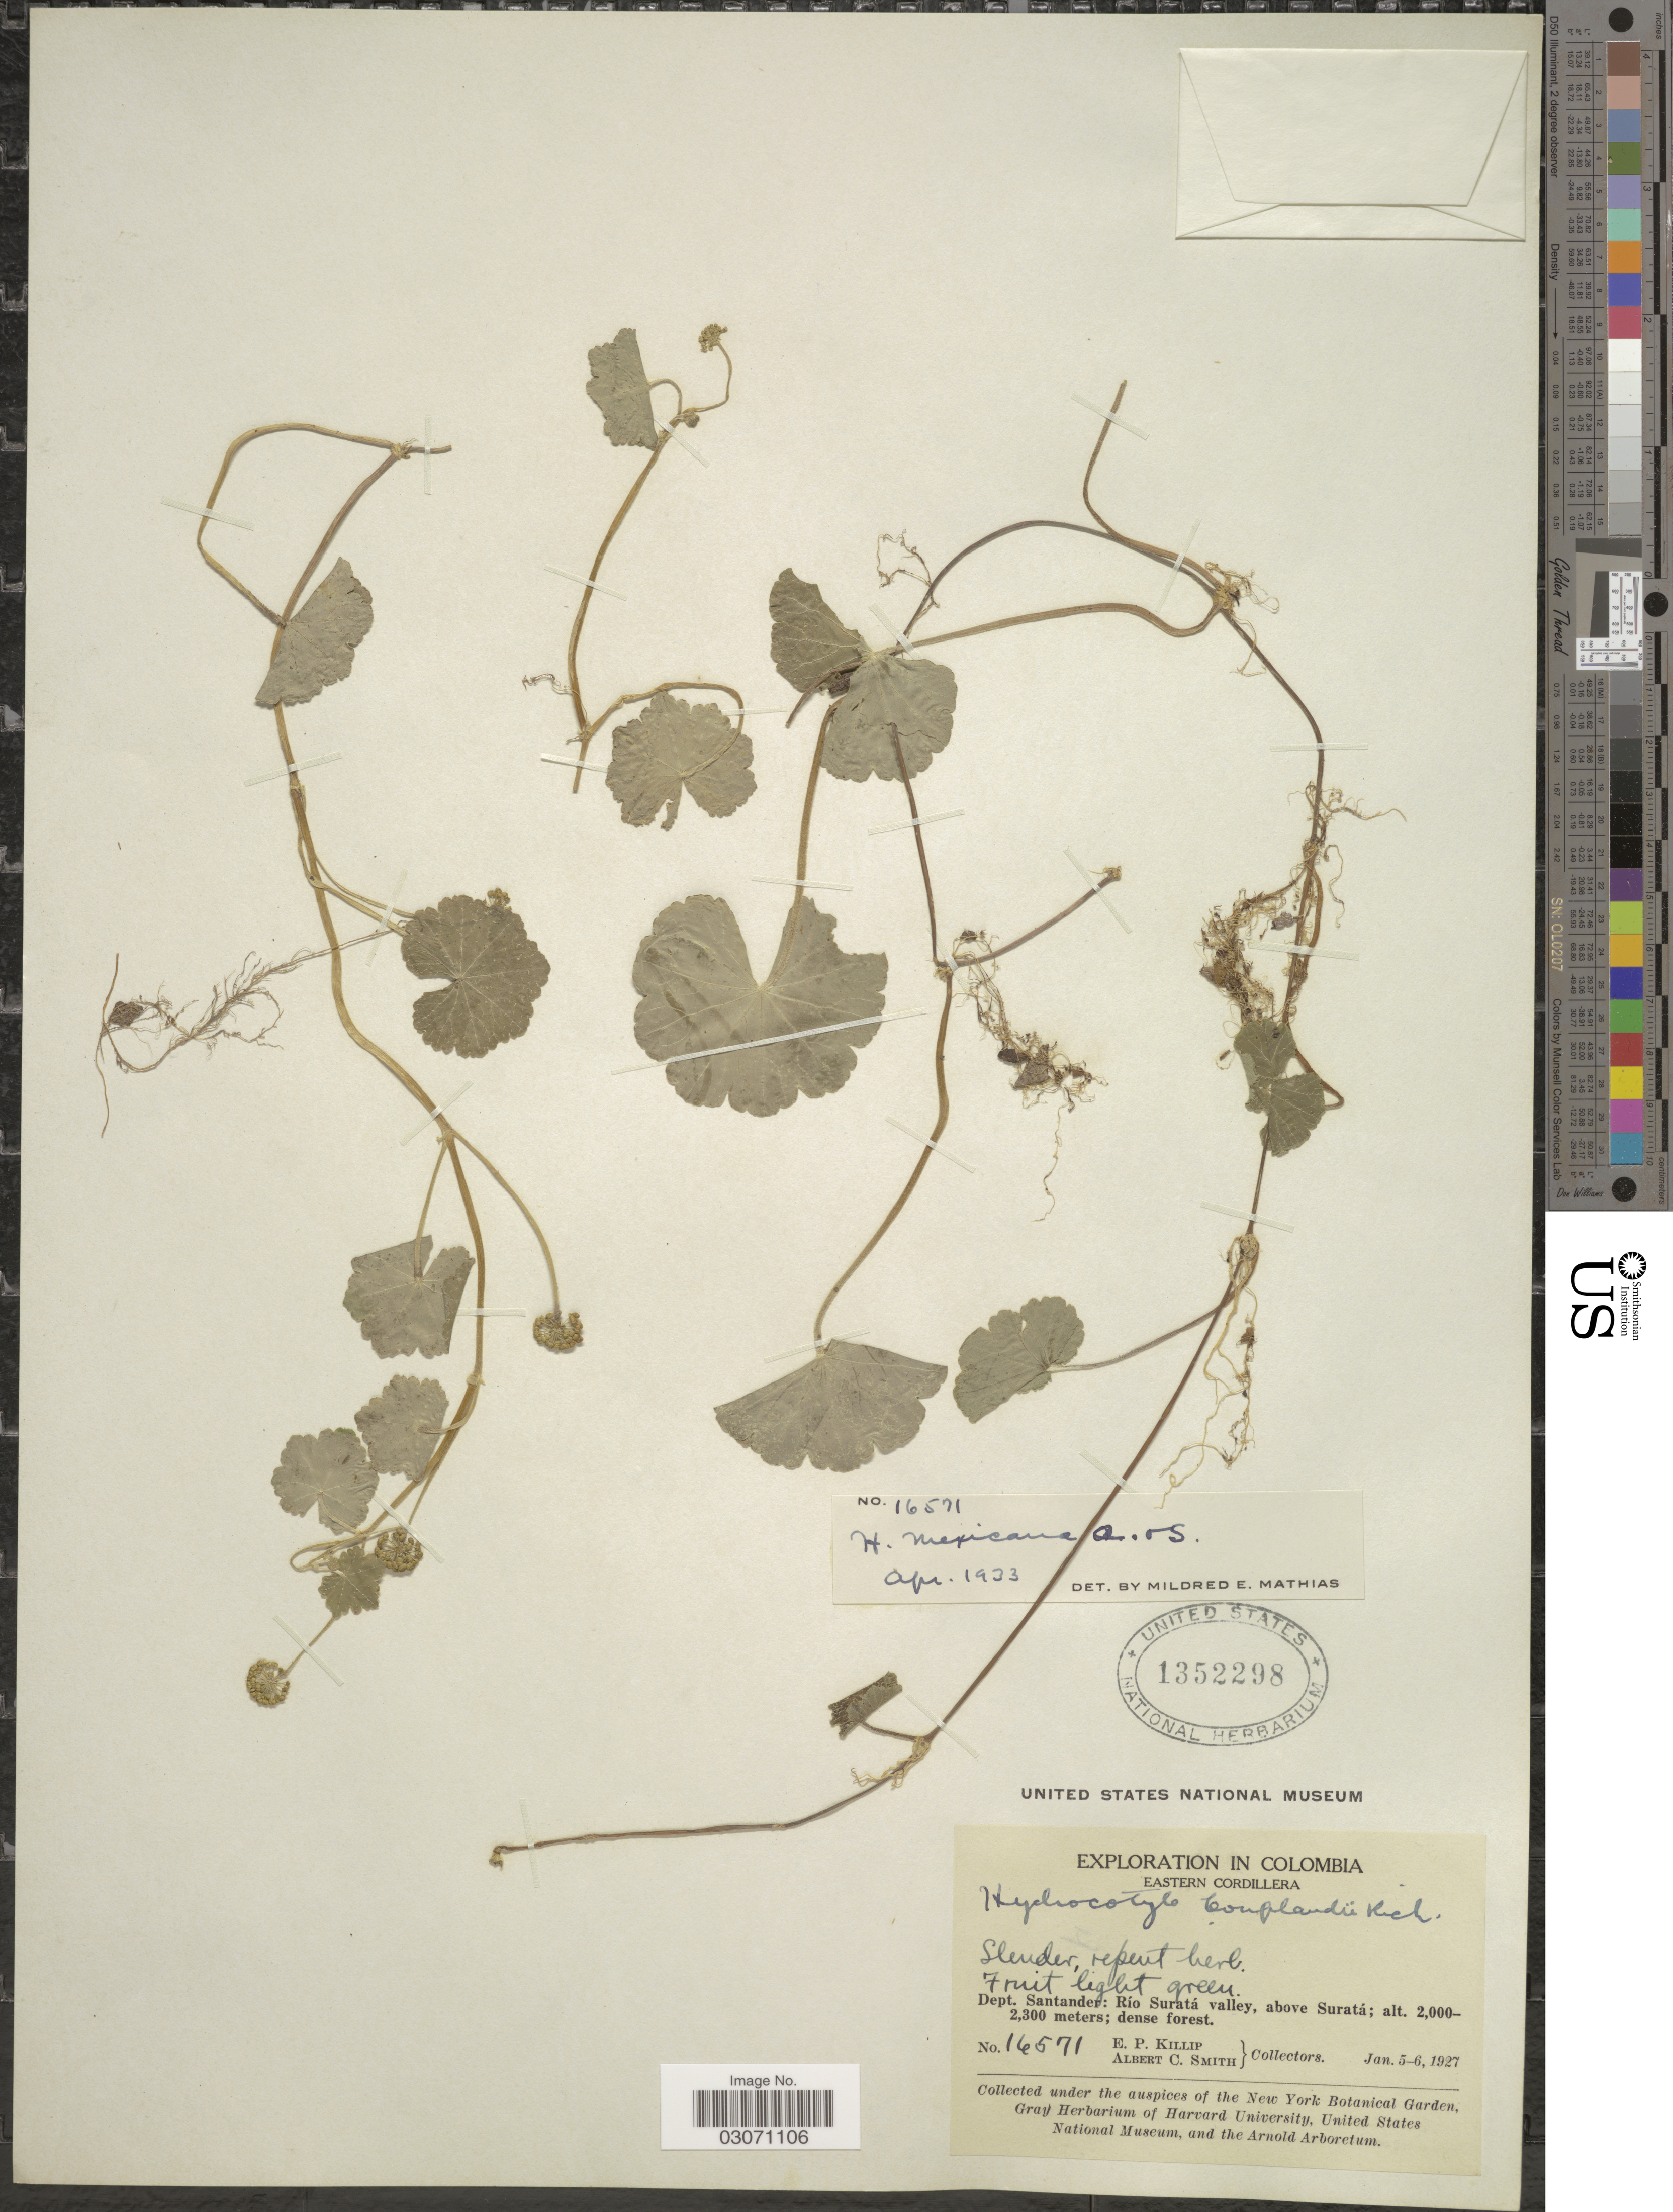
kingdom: Plantae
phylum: Tracheophyta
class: Magnoliopsida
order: Apiales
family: Araliaceae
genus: Hydrocotyle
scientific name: Hydrocotyle mexicana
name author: Schltdl. & Cham.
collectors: E. P. Killip & A. C. Smith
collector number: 16571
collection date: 1927-01-05/1927-01-06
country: Colombia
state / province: Santander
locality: Eastern Cordillera, Dept. Santander: Río Suratá valley, above Suratá.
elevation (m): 2000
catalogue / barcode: US 1352298